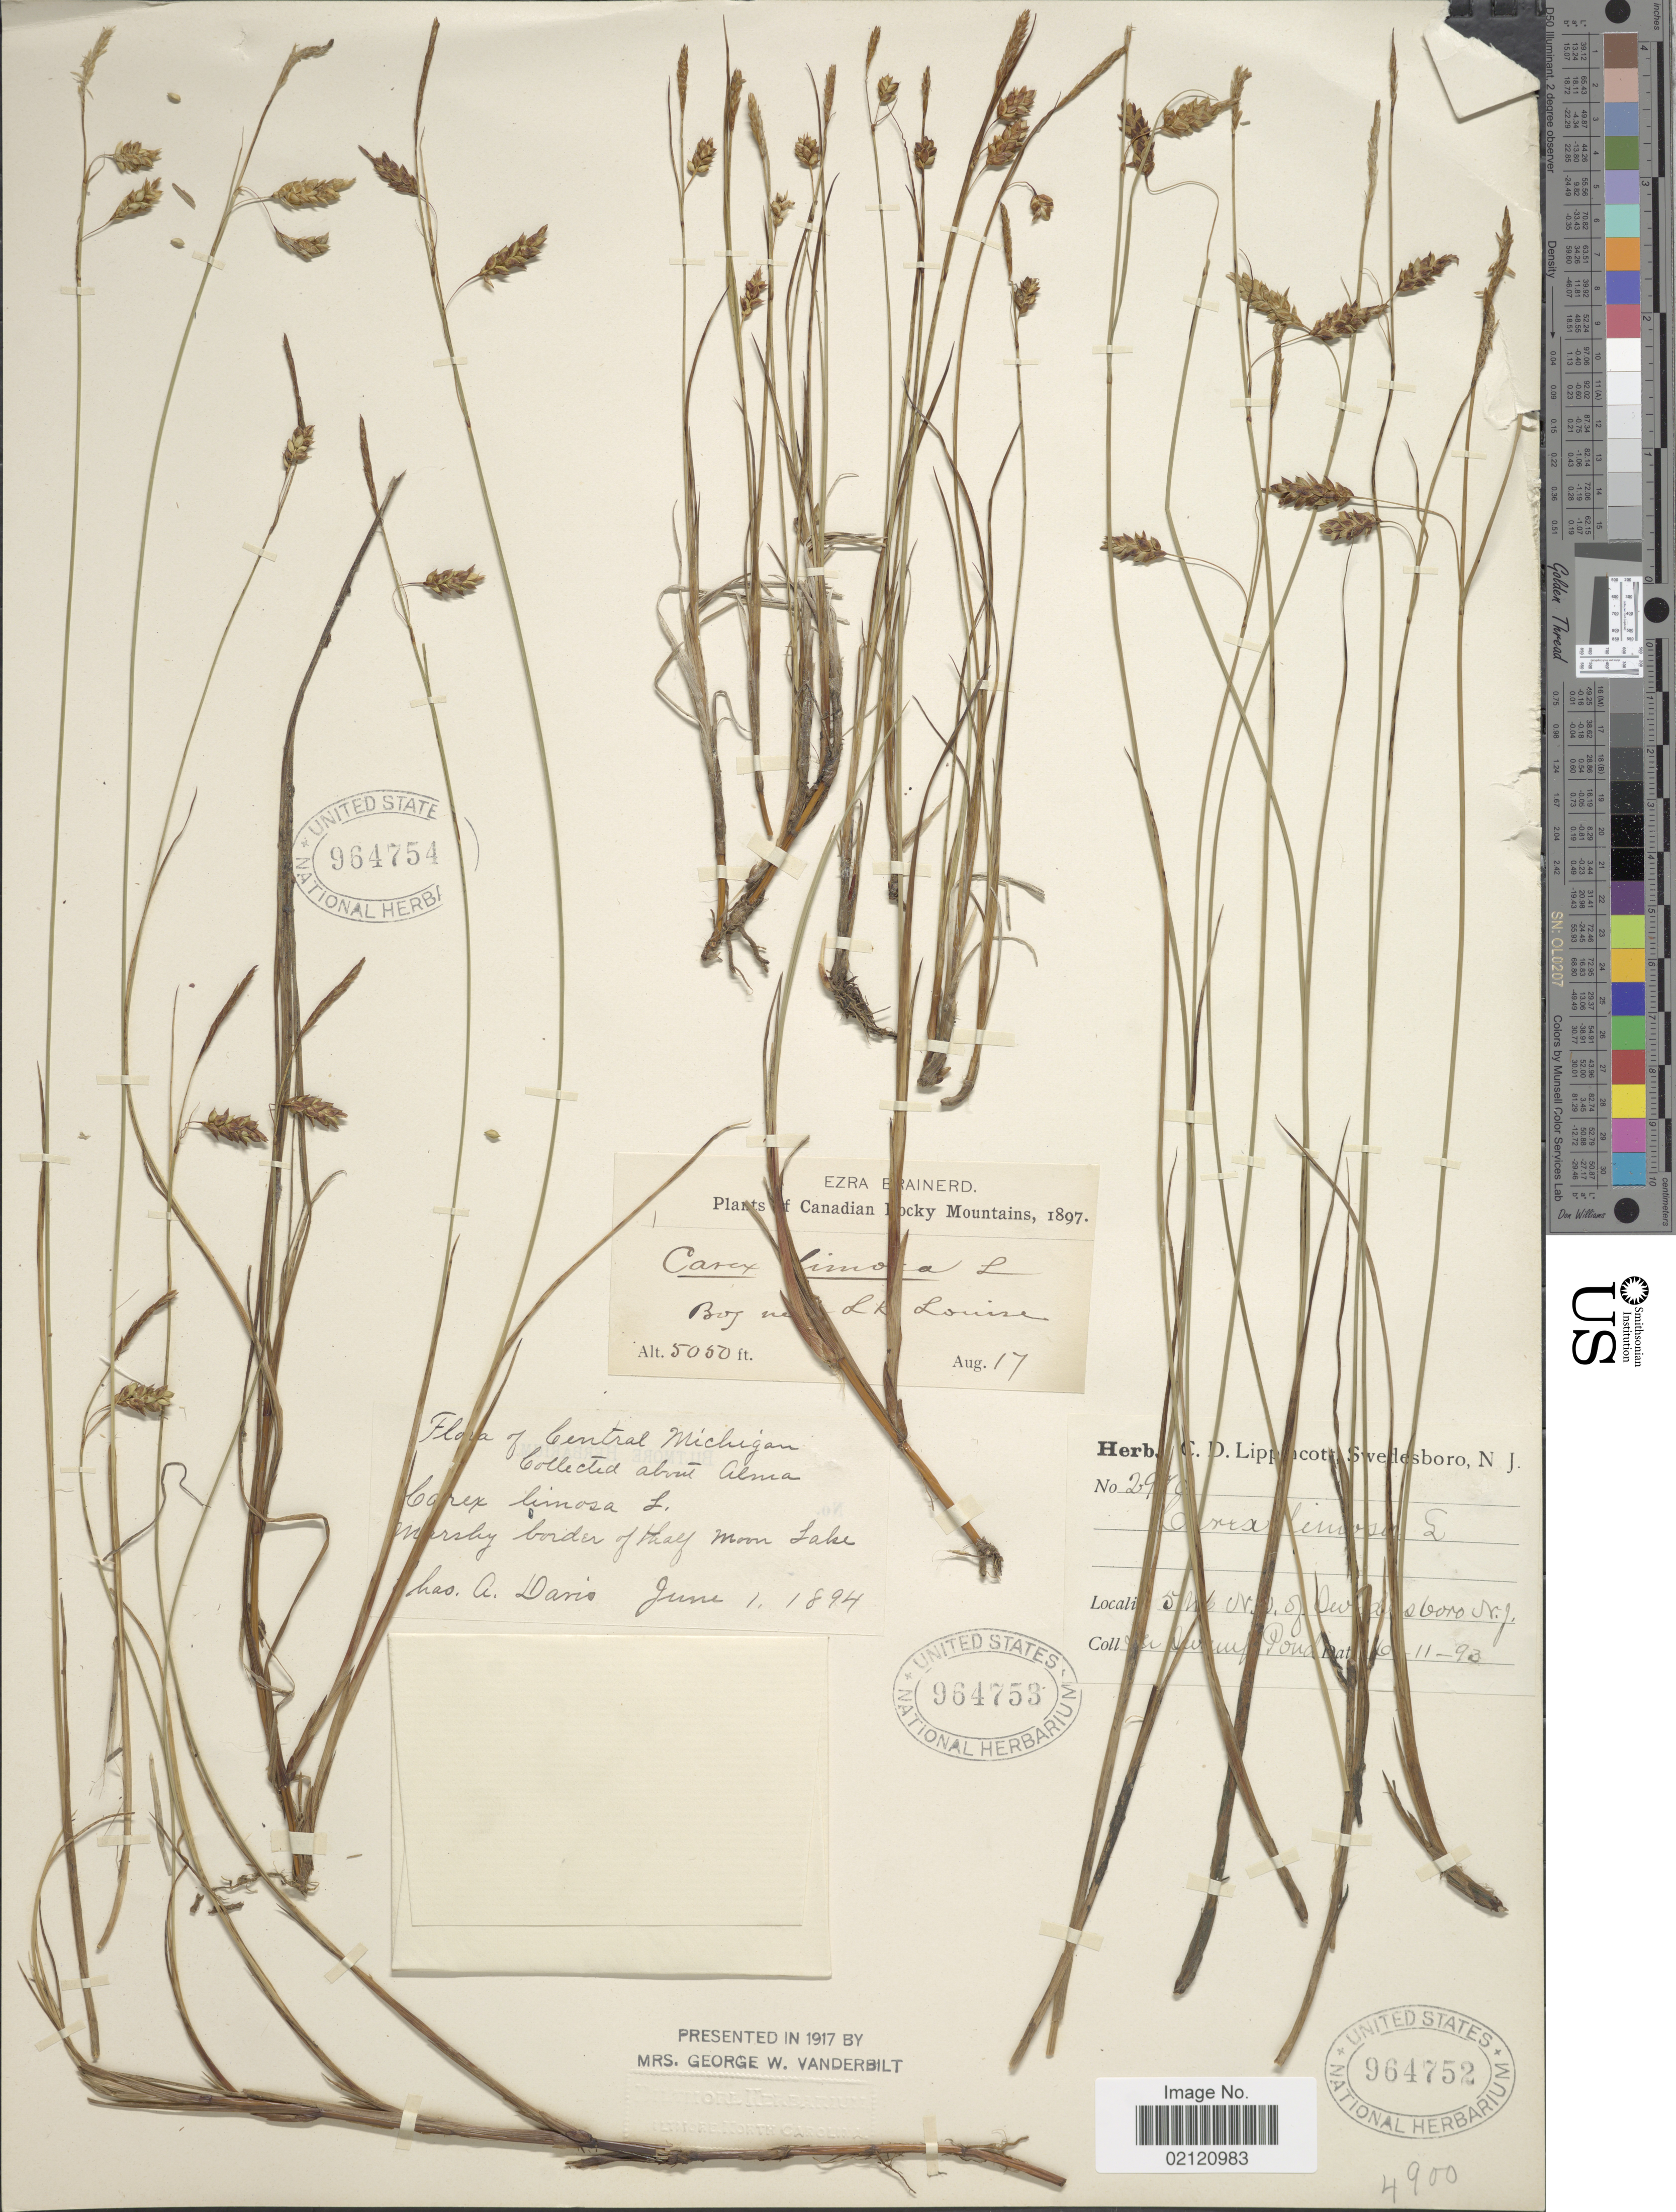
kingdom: Plantae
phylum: Tracheophyta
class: Liliopsida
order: Poales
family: Cyperaceae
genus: Carex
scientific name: Carex limosa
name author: L.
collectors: D. Pond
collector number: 2970*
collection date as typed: Transcribed d/m/y: 11/6/93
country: United States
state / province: New Jersey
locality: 5 w N of Devadesboro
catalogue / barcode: US 964752-3